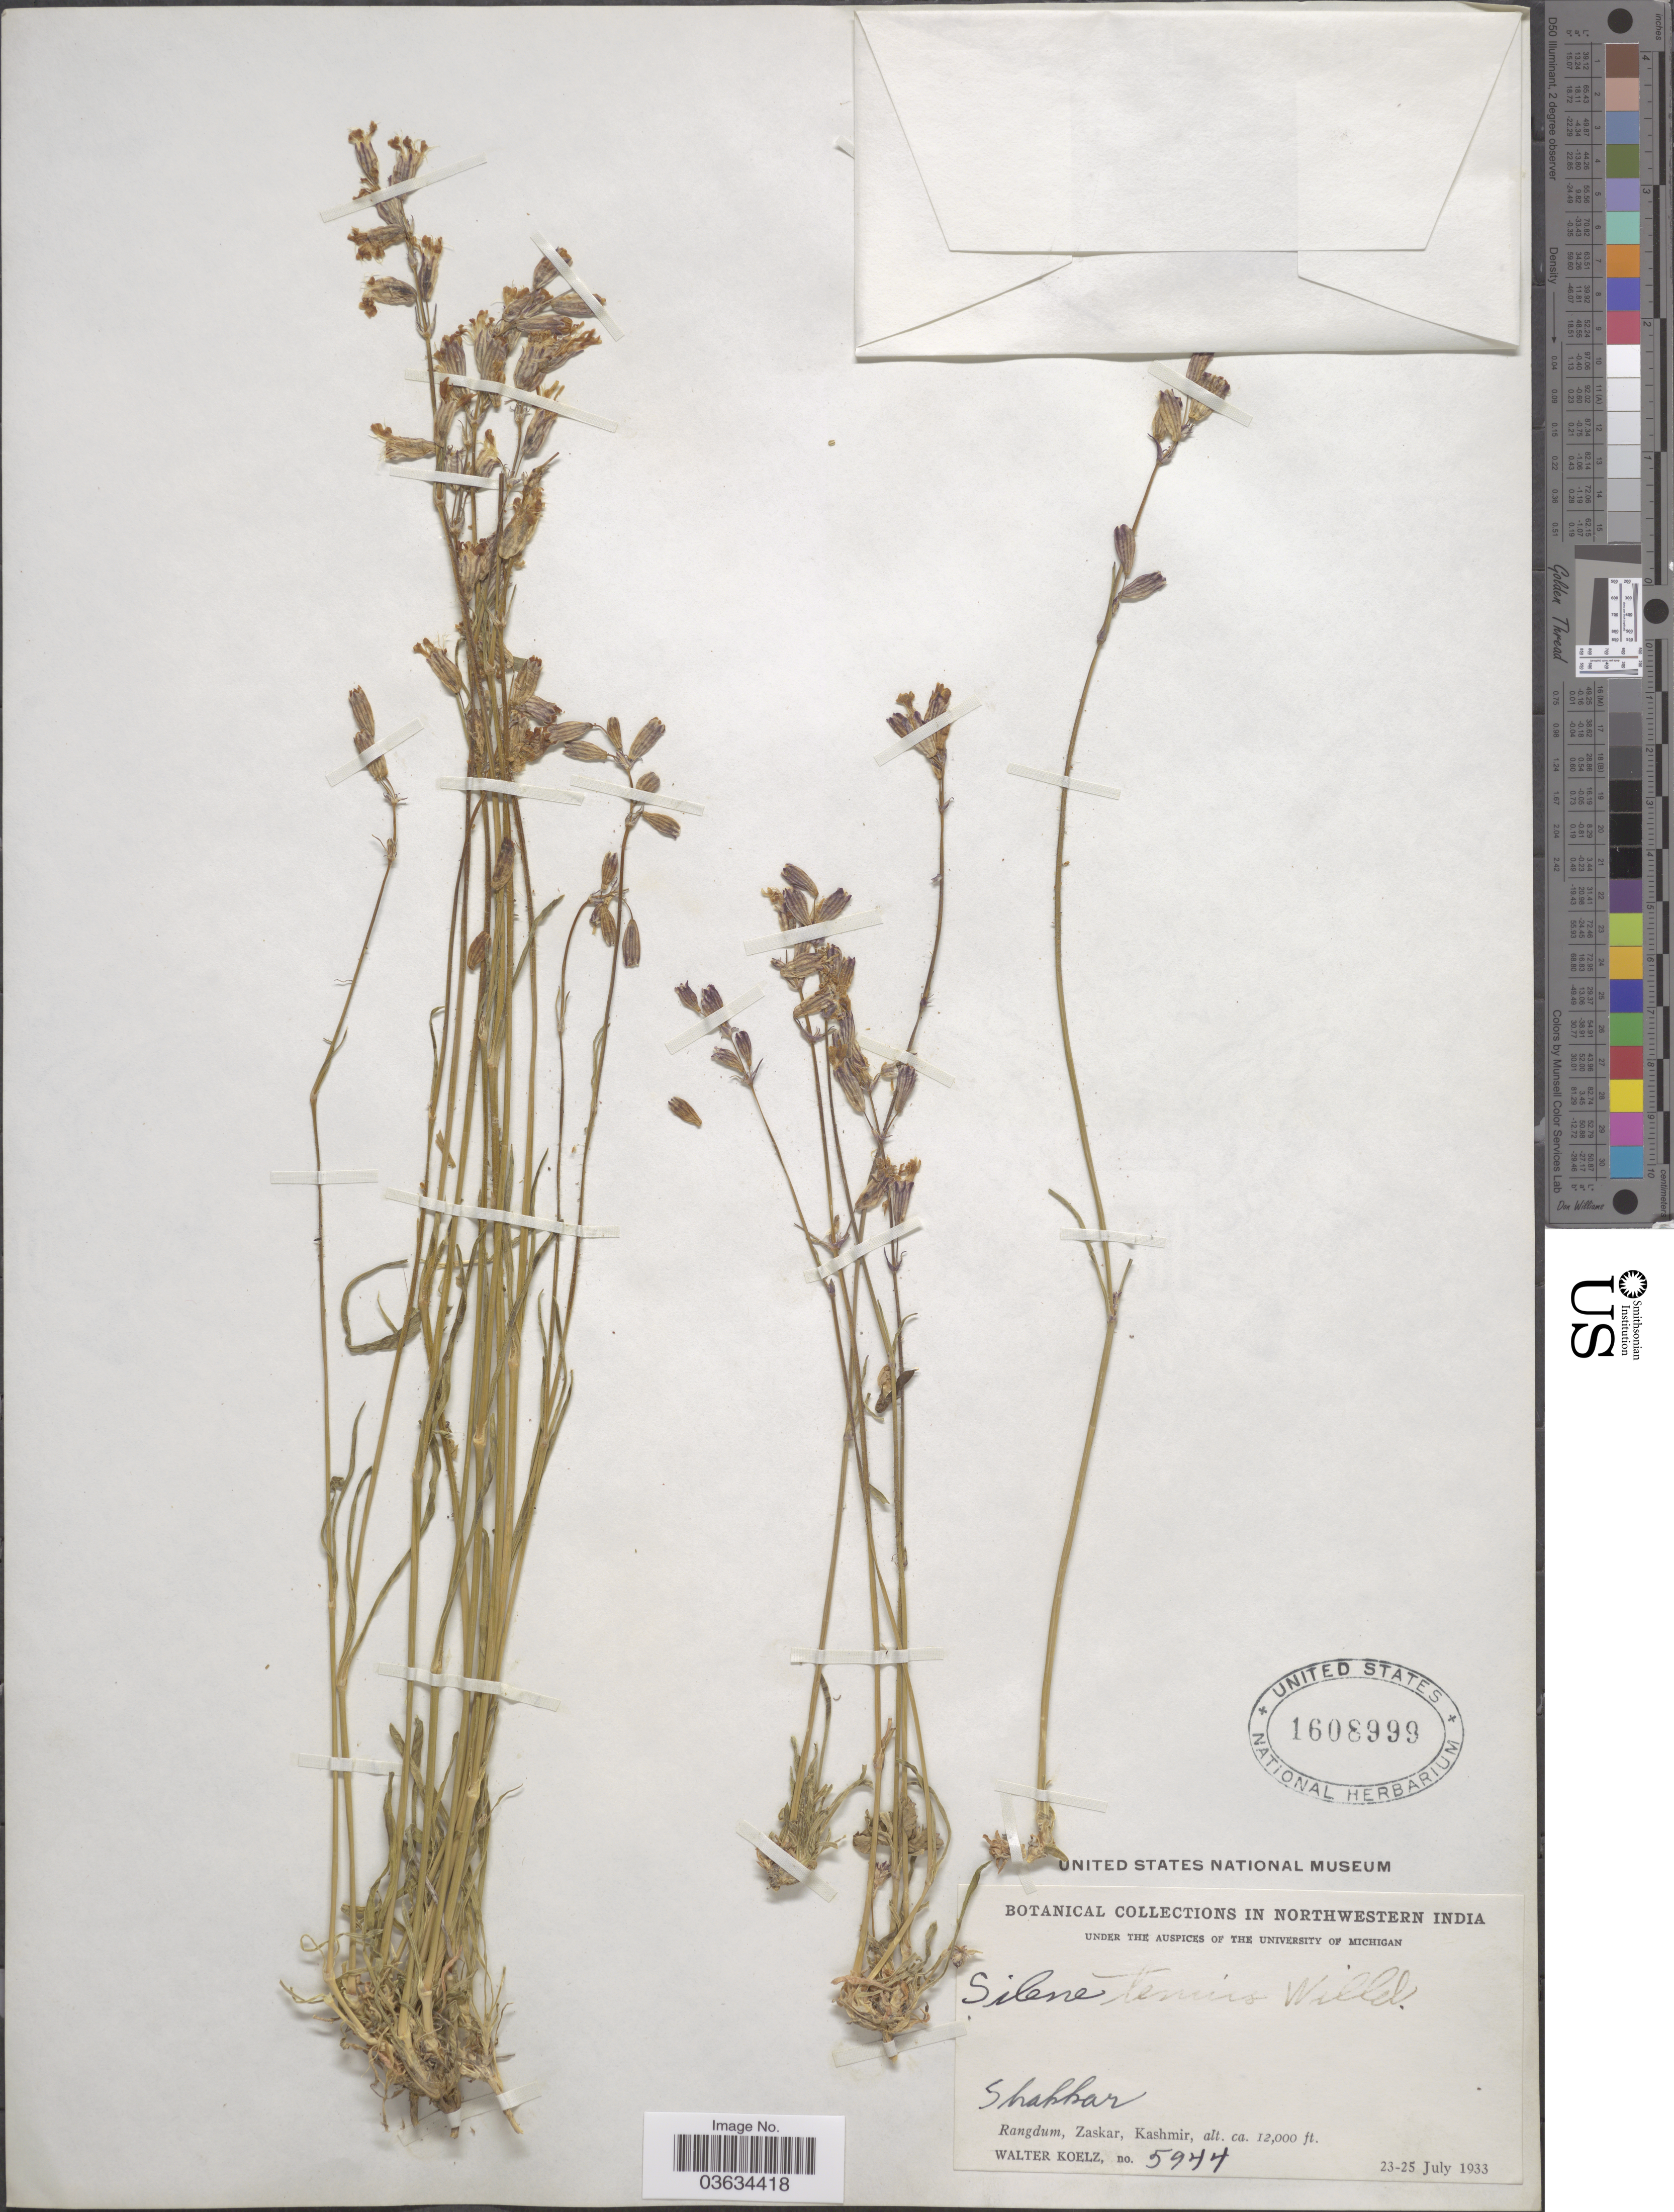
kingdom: Plantae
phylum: Tracheophyta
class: Magnoliopsida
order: Caryophyllales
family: Caryophyllaceae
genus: Silene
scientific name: Silene tenuis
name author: Willd.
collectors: W. N. Koelz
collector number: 5944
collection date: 1933-07-23/1933-07-25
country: India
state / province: Ladakh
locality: Northwestern India. Shakkar. Rangdum, Zaskar, Kashmir.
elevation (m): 3658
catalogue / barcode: US 1608999